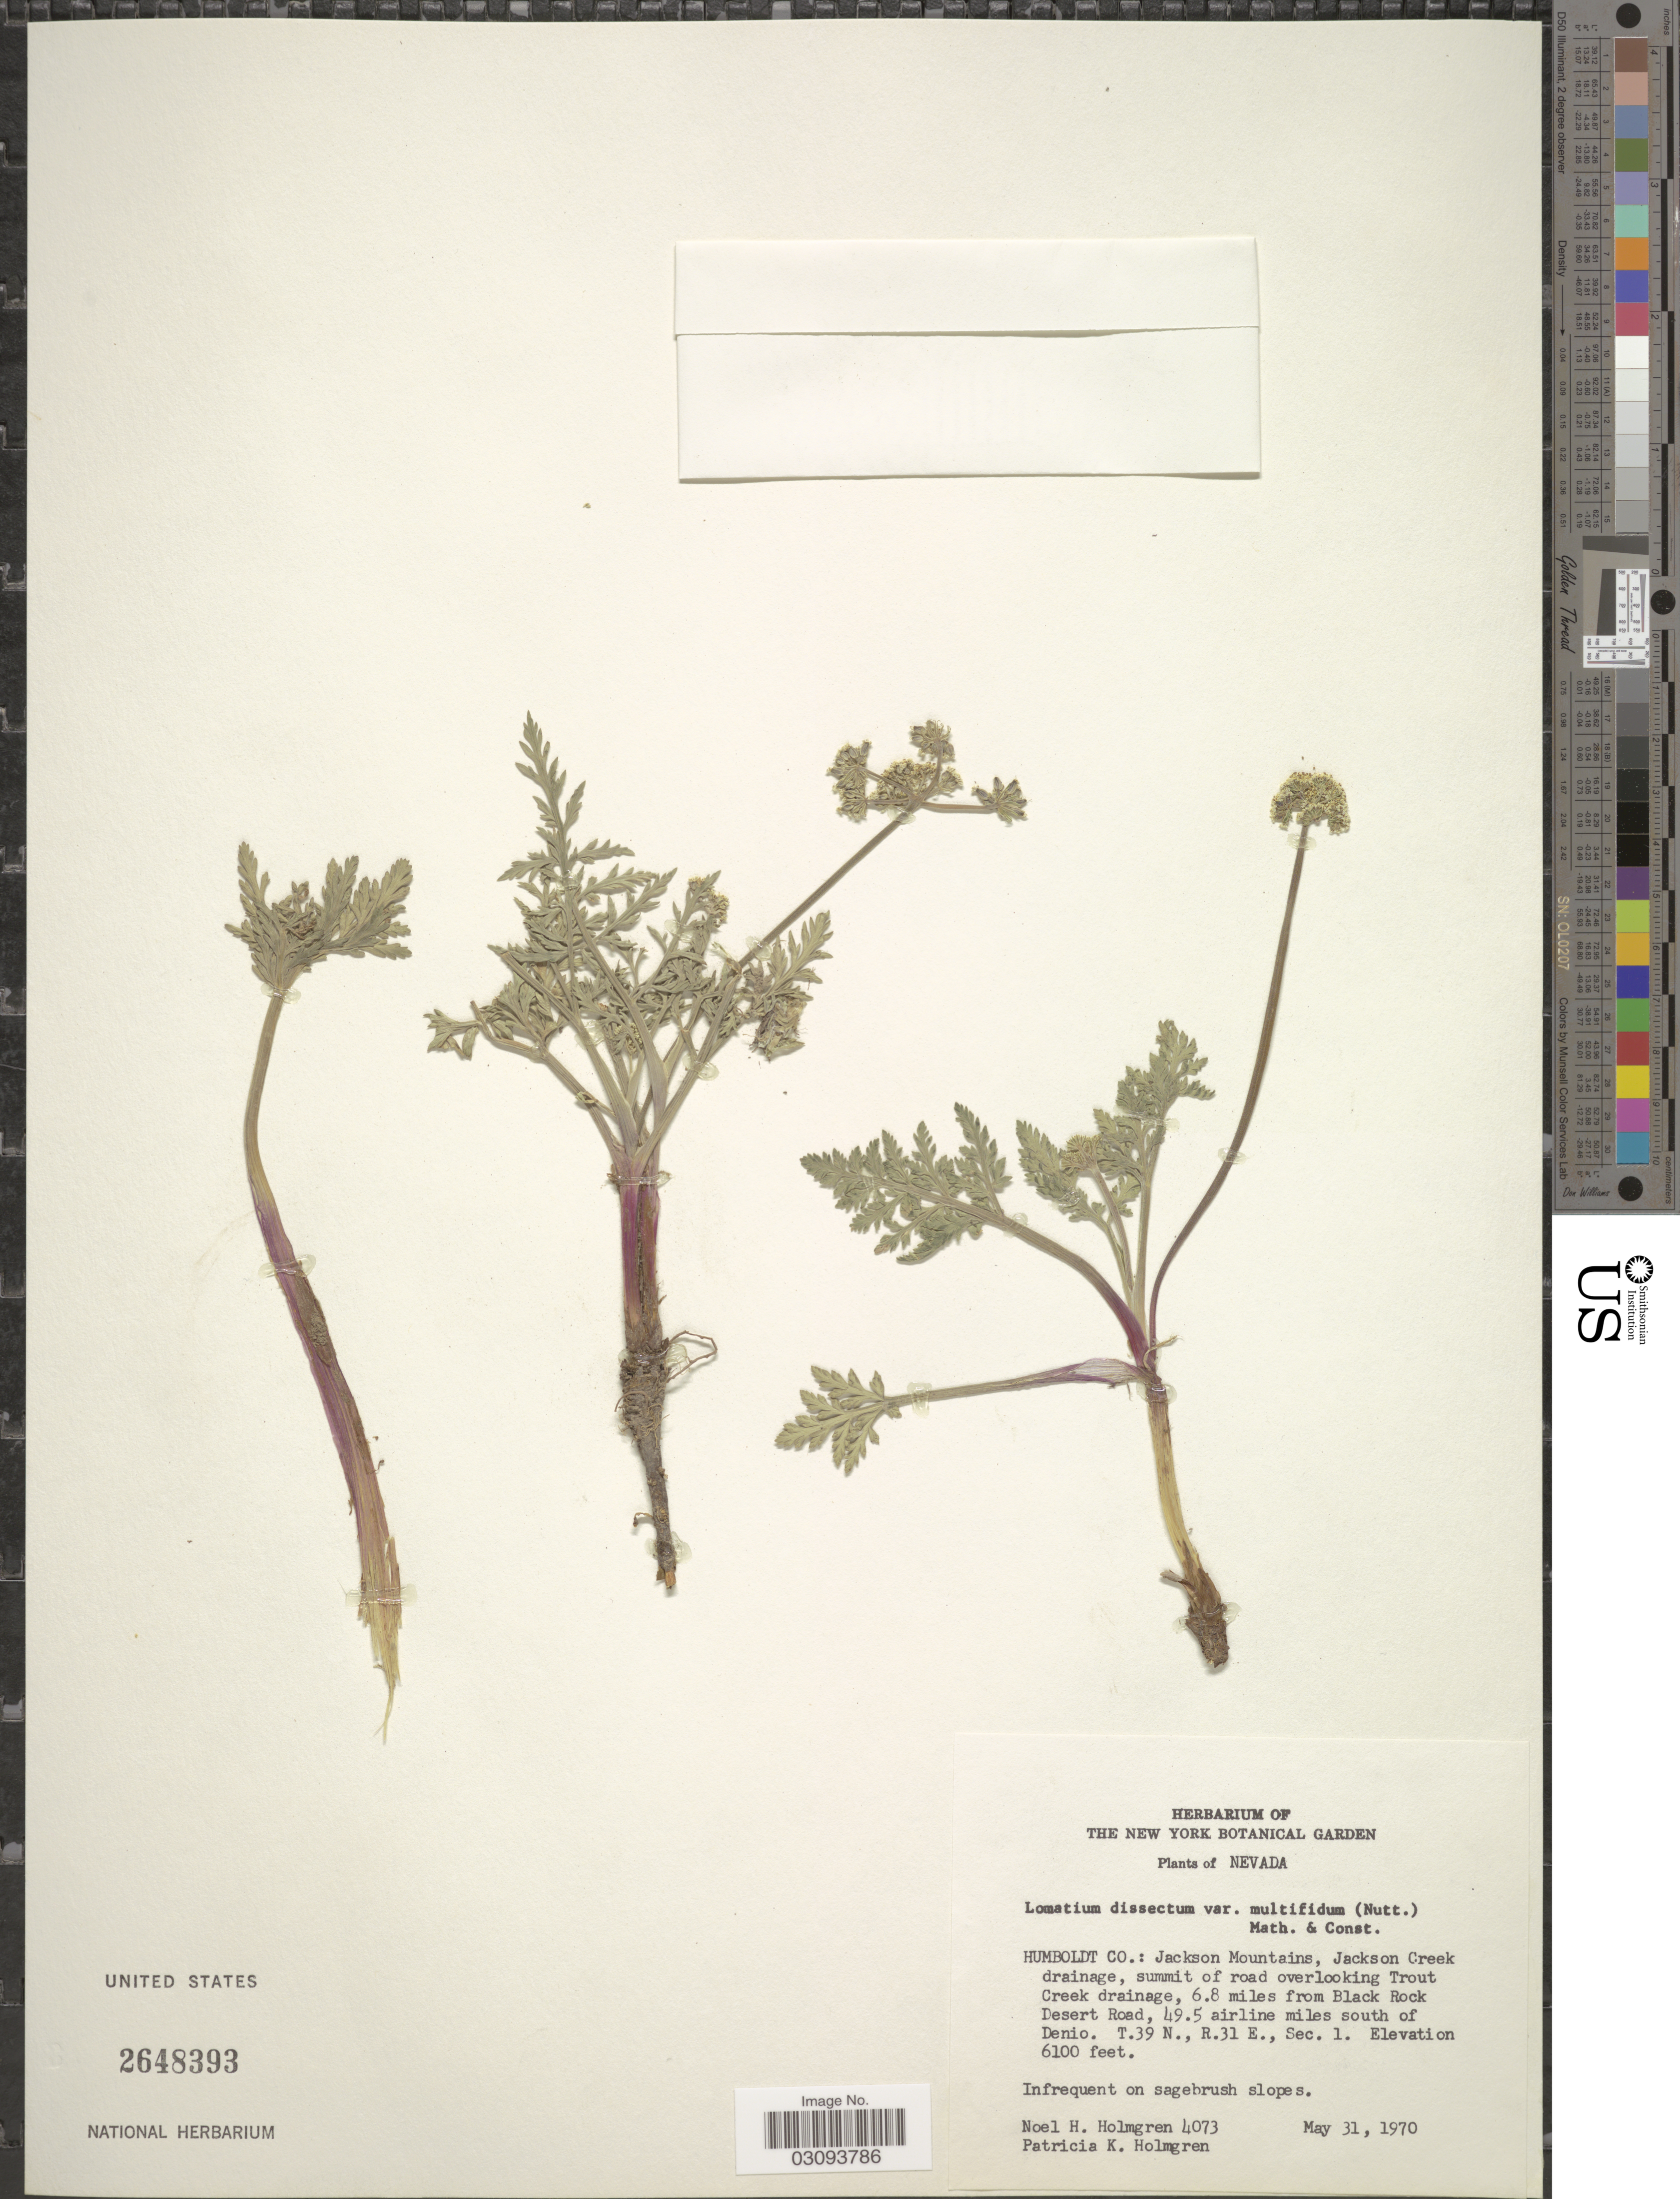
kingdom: Plantae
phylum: Tracheophyta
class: Magnoliopsida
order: Apiales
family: Apiaceae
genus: Lomatium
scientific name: Lomatium dissectum var. multifidum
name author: (Nutt.) Mathias & Constance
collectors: N. H. Holmgren & P. K. Holmgren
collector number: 4073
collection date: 1970-05-31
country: United States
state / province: Nevada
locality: Humboldt Co.: Jackson Mountains, Jackson Creek drainage, summit of road overlooking Trout Creek drainage, 6.8 miles from Black Rock Desert Road, 49.5 airline miles south of Denio. T.39 N., R.31 E., Sec. 1.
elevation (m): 1859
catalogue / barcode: US 2648393